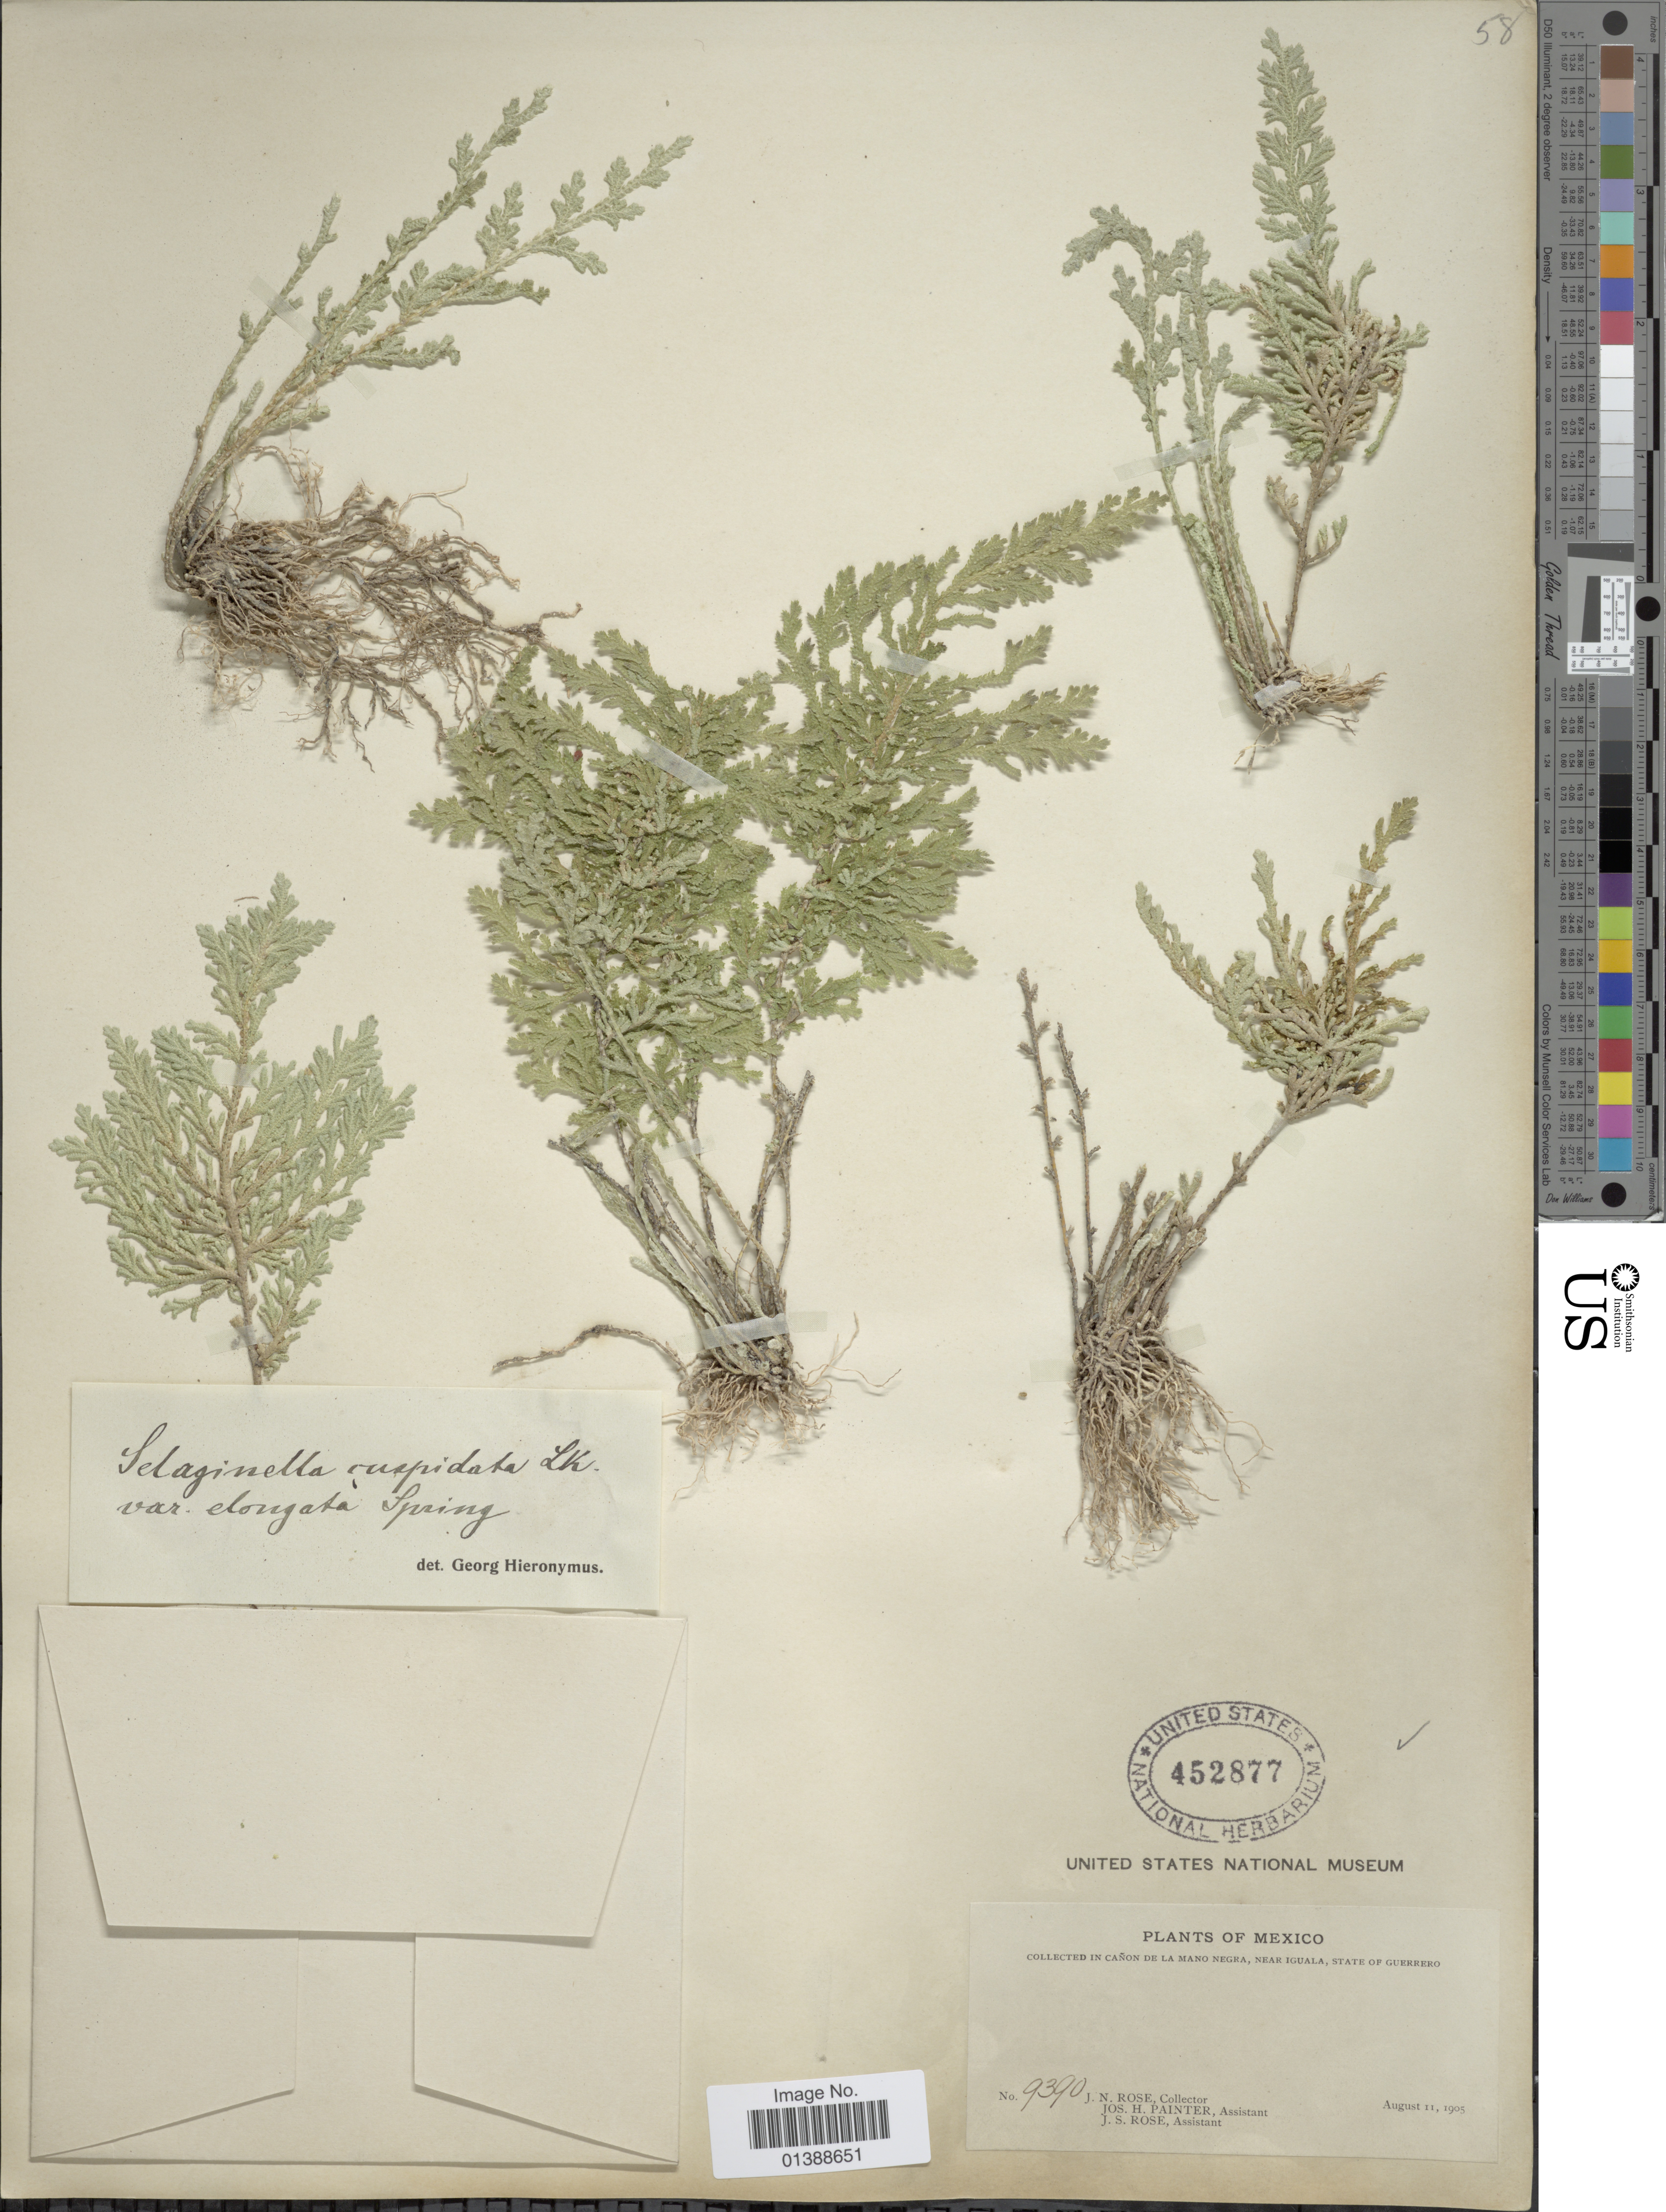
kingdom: Plantae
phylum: Tracheophyta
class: Lycopodiopsida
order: Selaginellales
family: Selaginellaceae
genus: Selaginella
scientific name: Selaginella pallescens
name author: (C. Presl) Spring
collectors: J. N. Rose, J. H. Painter & J. S. Rose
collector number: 9390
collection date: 1905-08-11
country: Mexico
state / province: Guerrero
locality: In cañon de la mano Negra, near Iguala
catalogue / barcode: US 452877